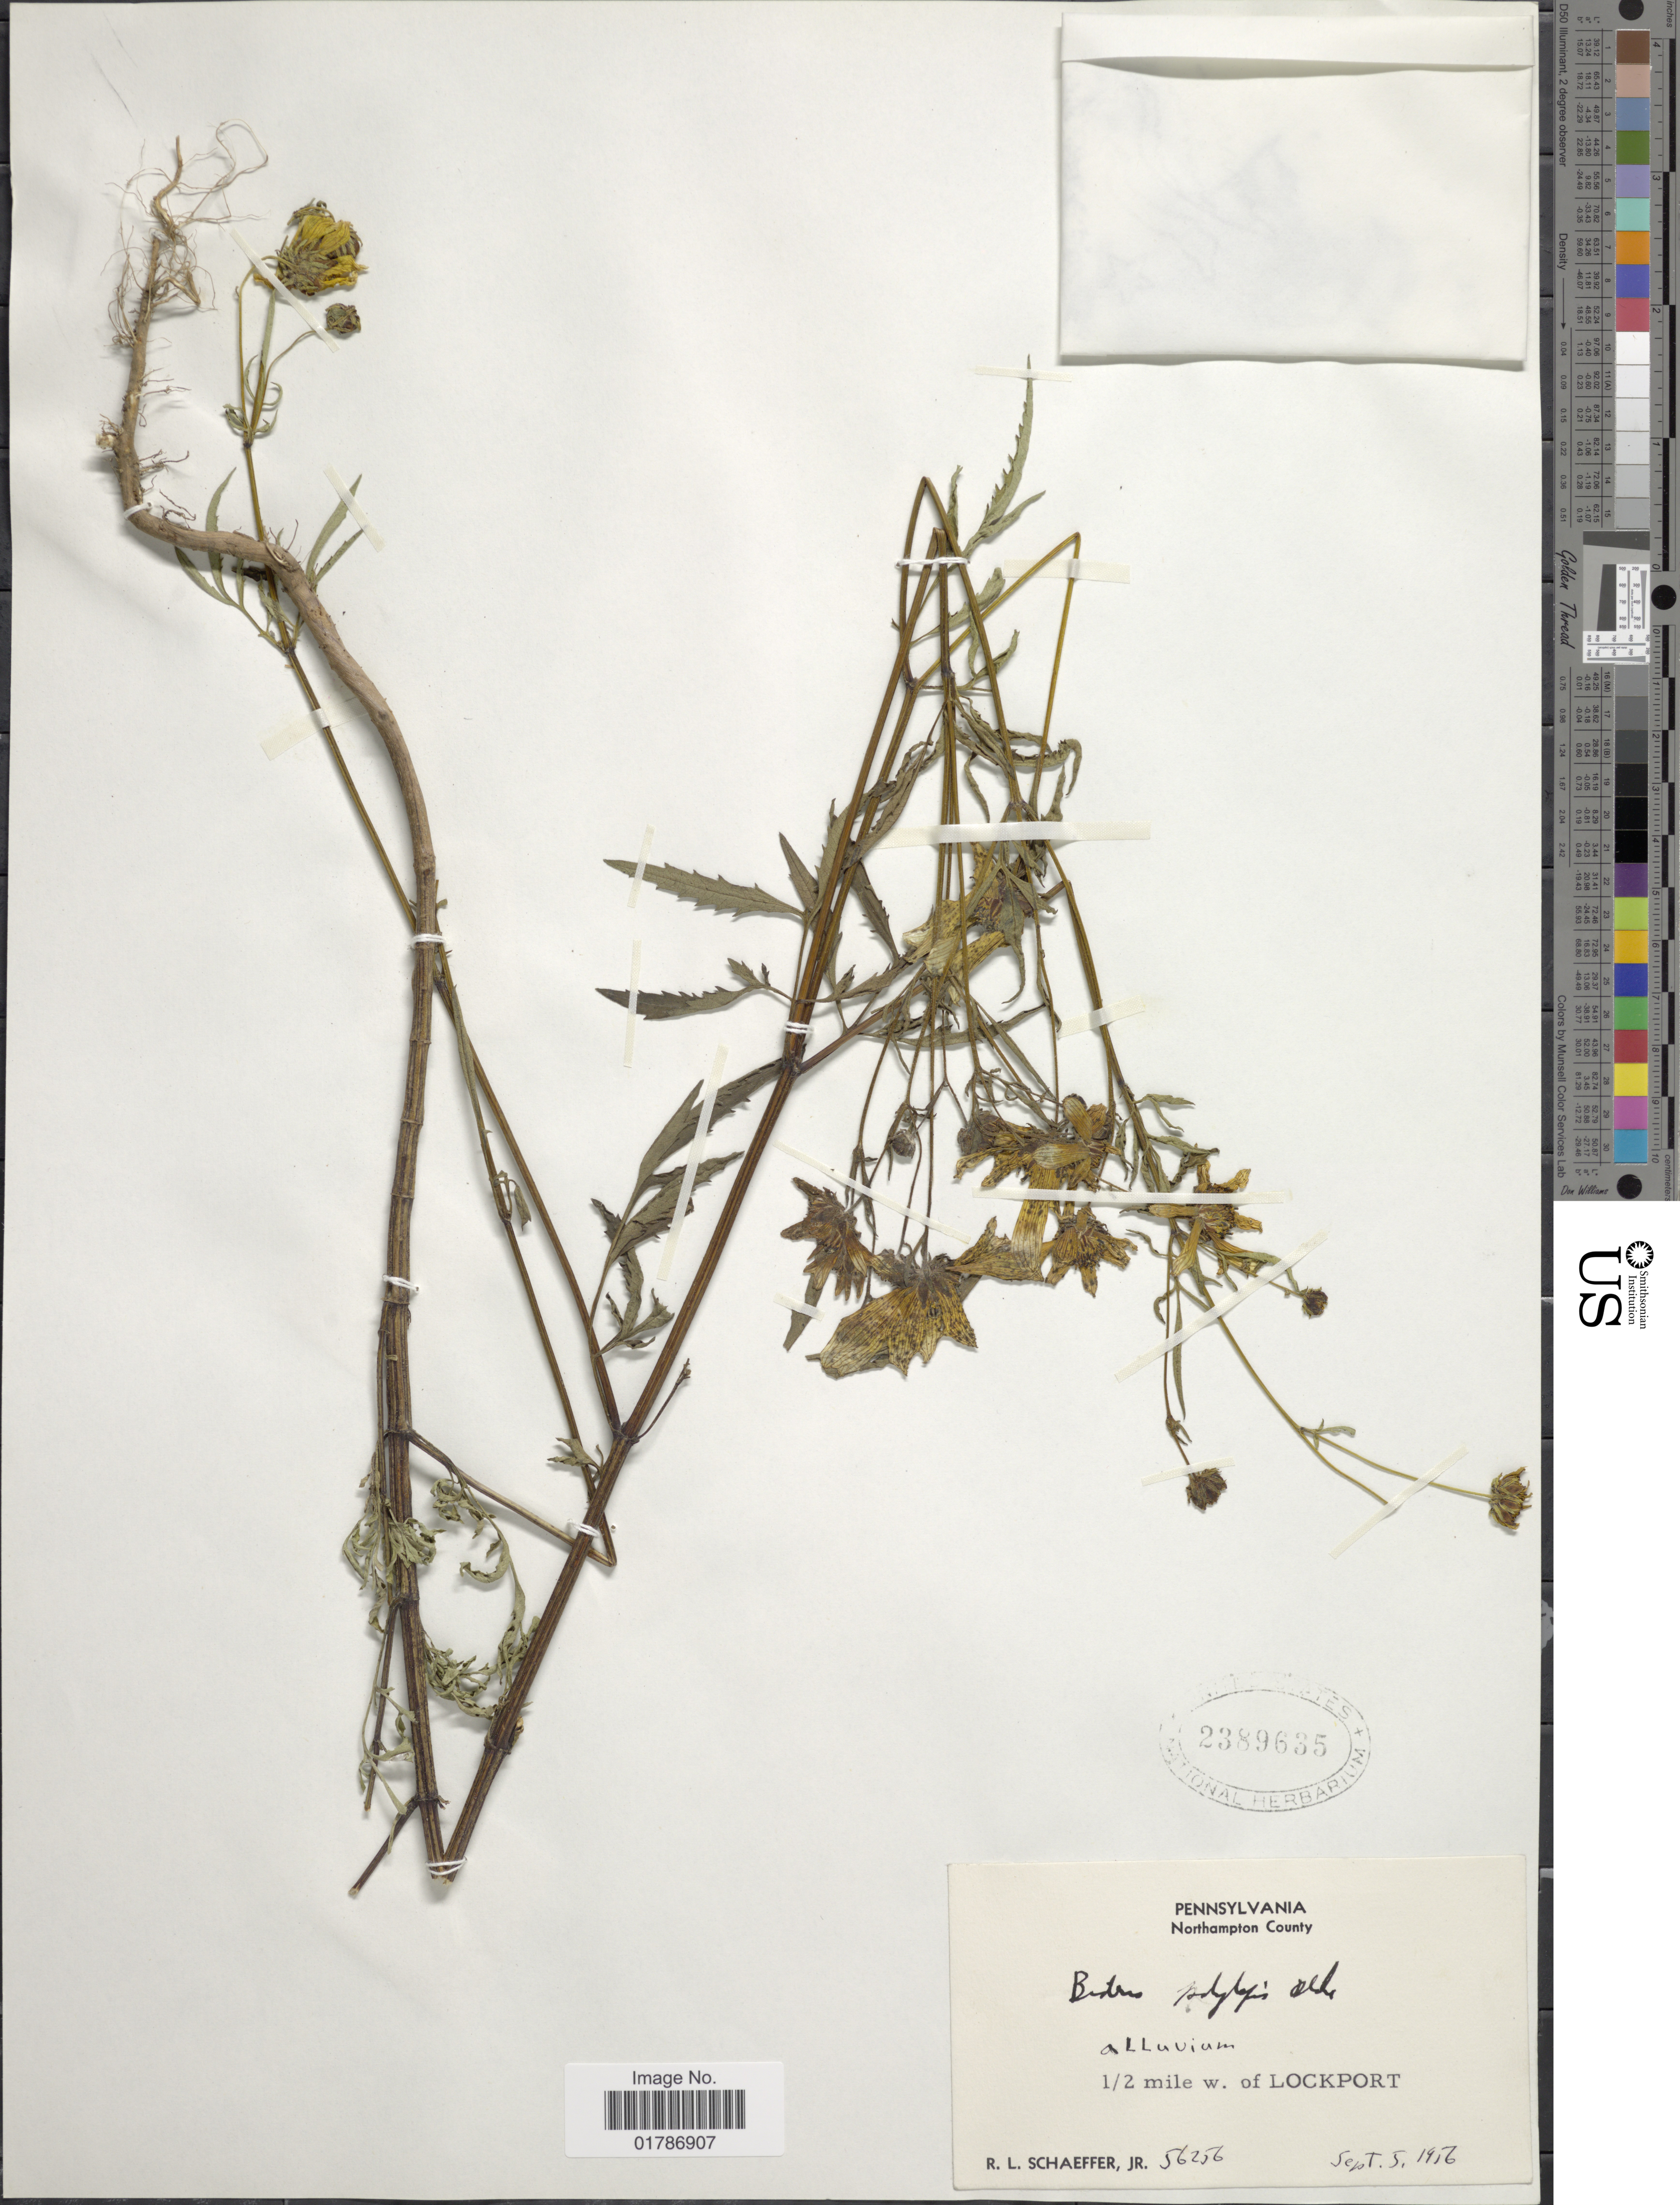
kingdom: Plantae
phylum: Tracheophyta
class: Magnoliopsida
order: Asterales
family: Asteraceae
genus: Bidens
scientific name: Bidens polylepis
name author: S.F. Blake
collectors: R. L. Schaeffer Jr.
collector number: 56256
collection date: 1956-09-05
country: United States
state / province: Pennsylvania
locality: Northampton County, ½ mile w. of Lockport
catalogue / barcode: US 2389635